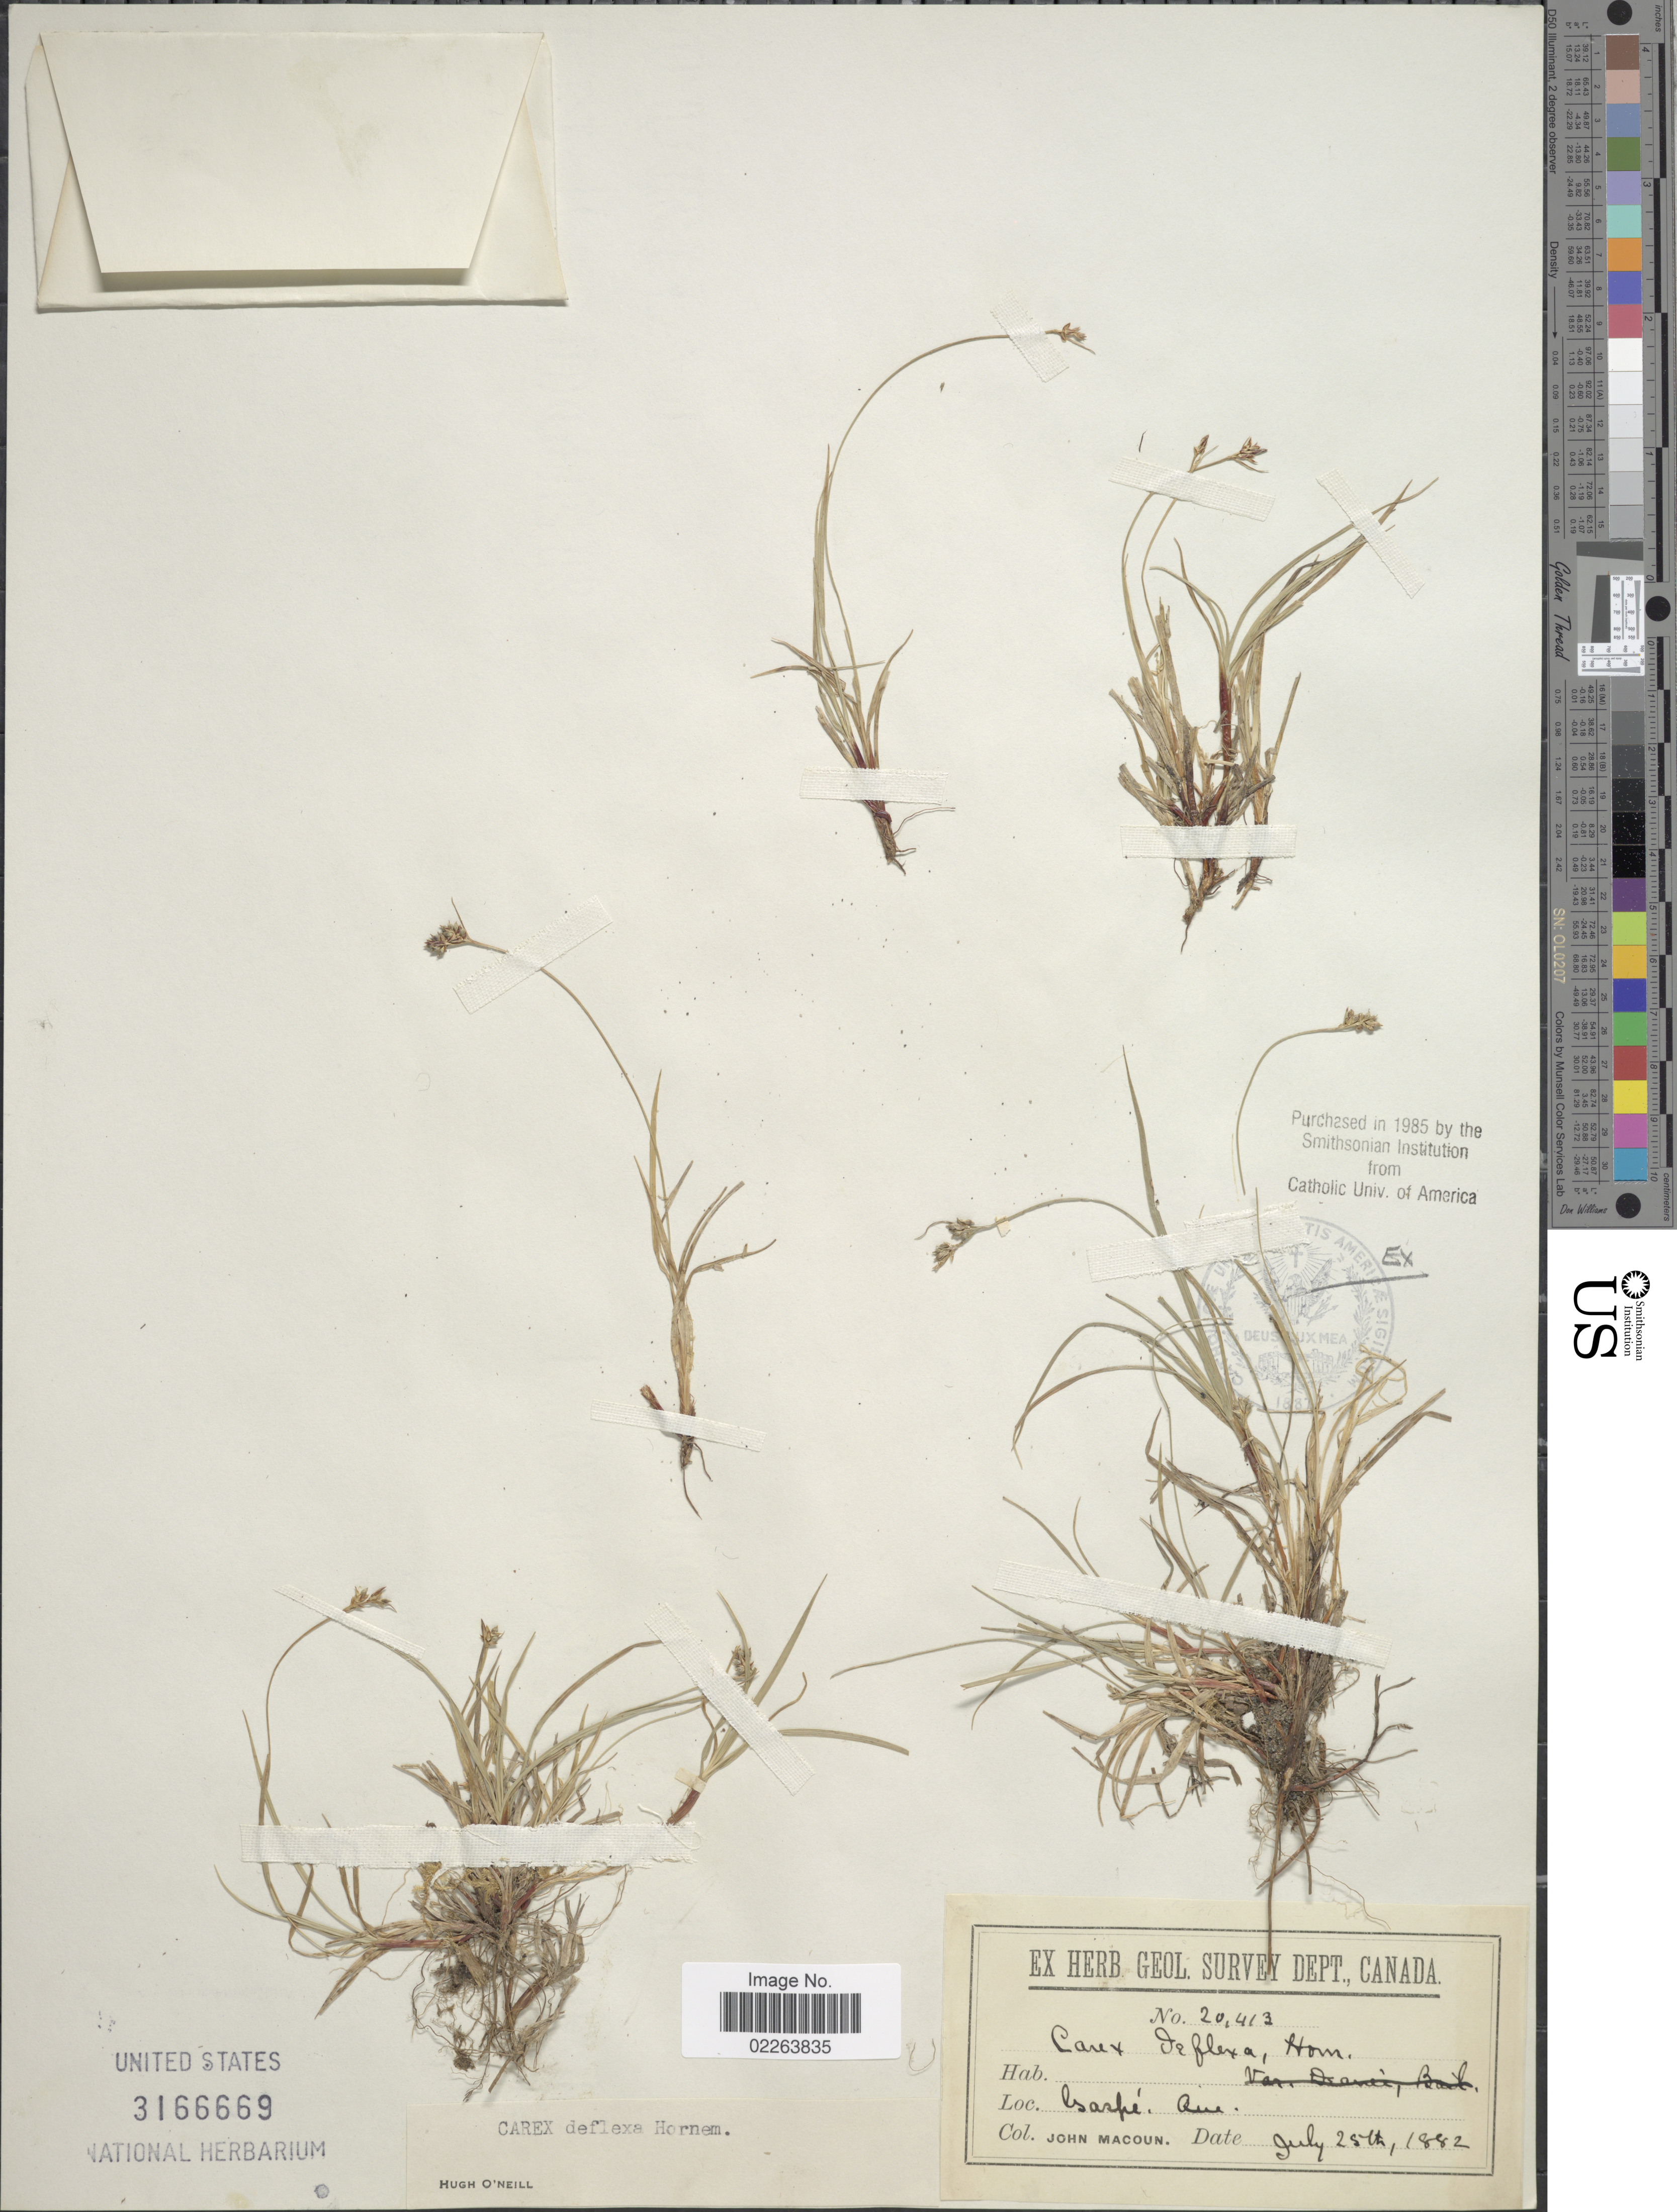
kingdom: Plantae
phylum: Tracheophyta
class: Liliopsida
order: Poales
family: Cyperaceae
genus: Carex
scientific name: Carex deflexa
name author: Hornem.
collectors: J. Macoun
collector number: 20413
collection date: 1882-07-25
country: Canada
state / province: Quebec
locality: Gaspé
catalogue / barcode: US 3166669